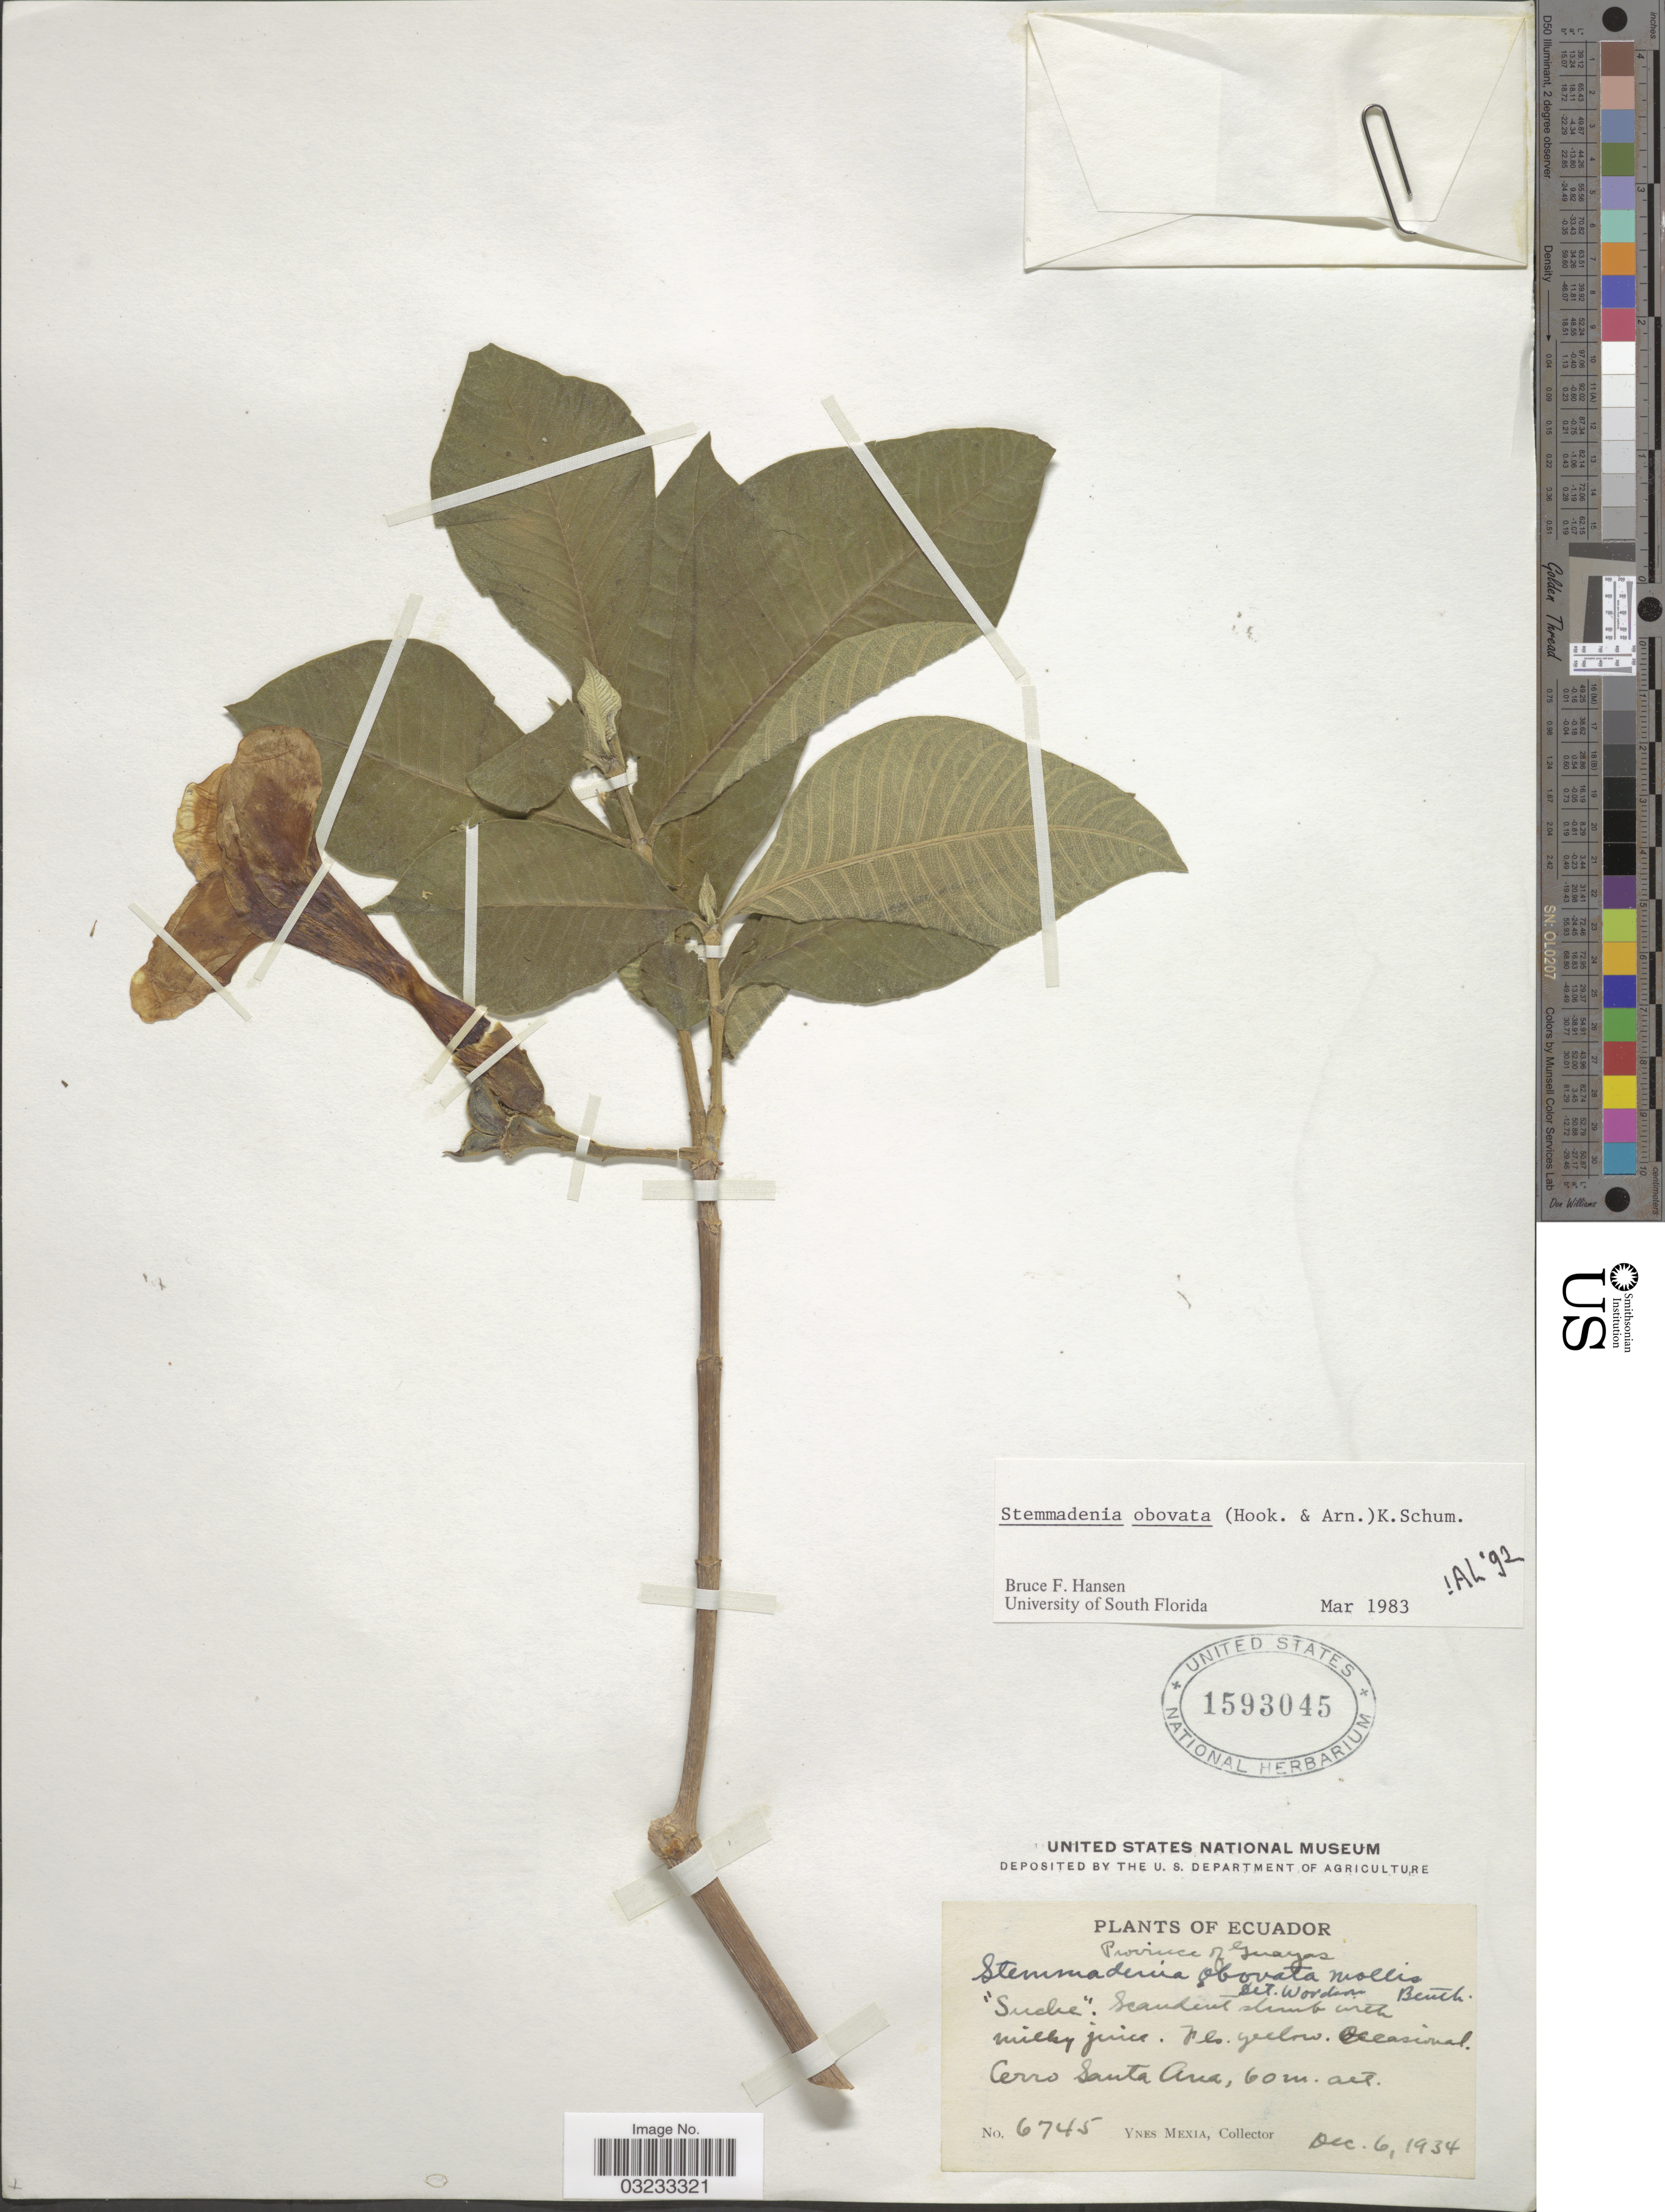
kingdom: Plantae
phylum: Tracheophyta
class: Magnoliopsida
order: Gentianales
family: Apocynaceae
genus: Stemmadenia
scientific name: Stemmadenia obovata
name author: (Hook. & Arn.) K. Schum.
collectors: Y. Mexia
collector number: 6745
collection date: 1934-12-06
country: Ecuador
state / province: Guayas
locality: Cerro Santa Ana.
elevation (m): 60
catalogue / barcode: US 1593045